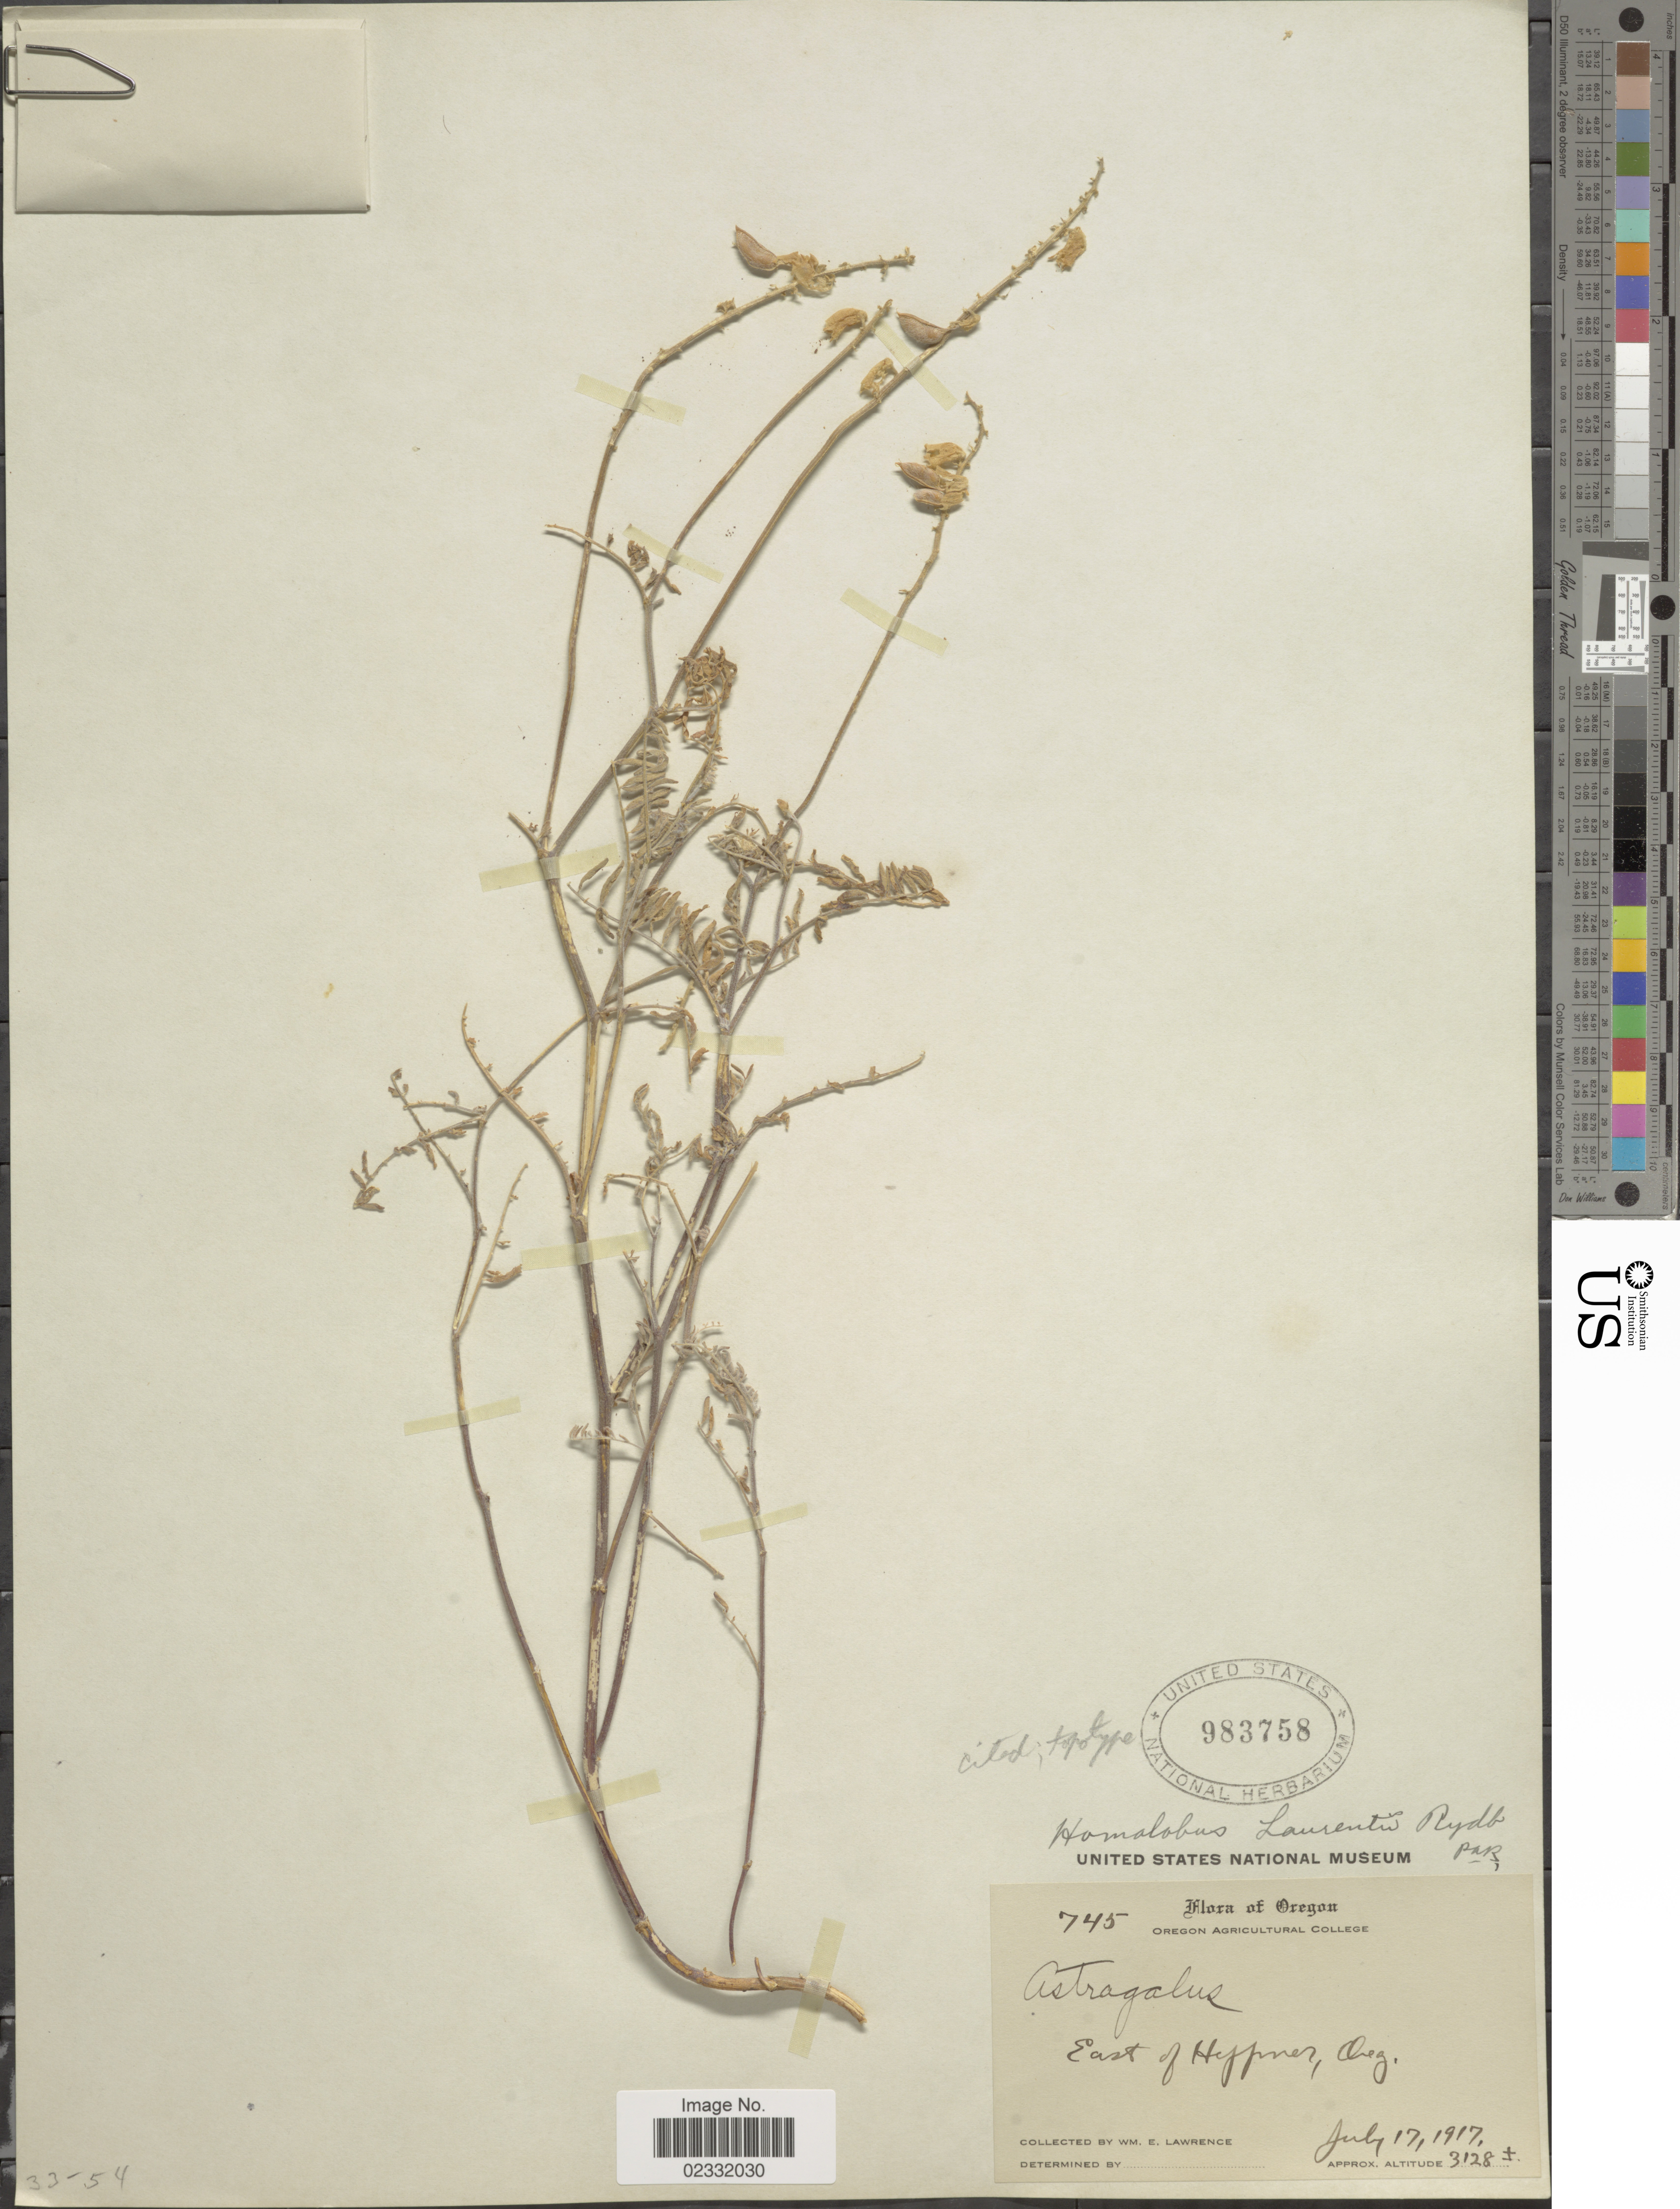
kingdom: Plantae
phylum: Tracheophyta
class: Magnoliopsida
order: Fabales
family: Fabaceae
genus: Astragalus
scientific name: Astragalus laurentii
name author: (Rydb.) M. Peck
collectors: W. Lawrence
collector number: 745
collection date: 1917-07-17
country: United States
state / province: Oregon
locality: East of Heppner, Oreg.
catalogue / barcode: US 983758